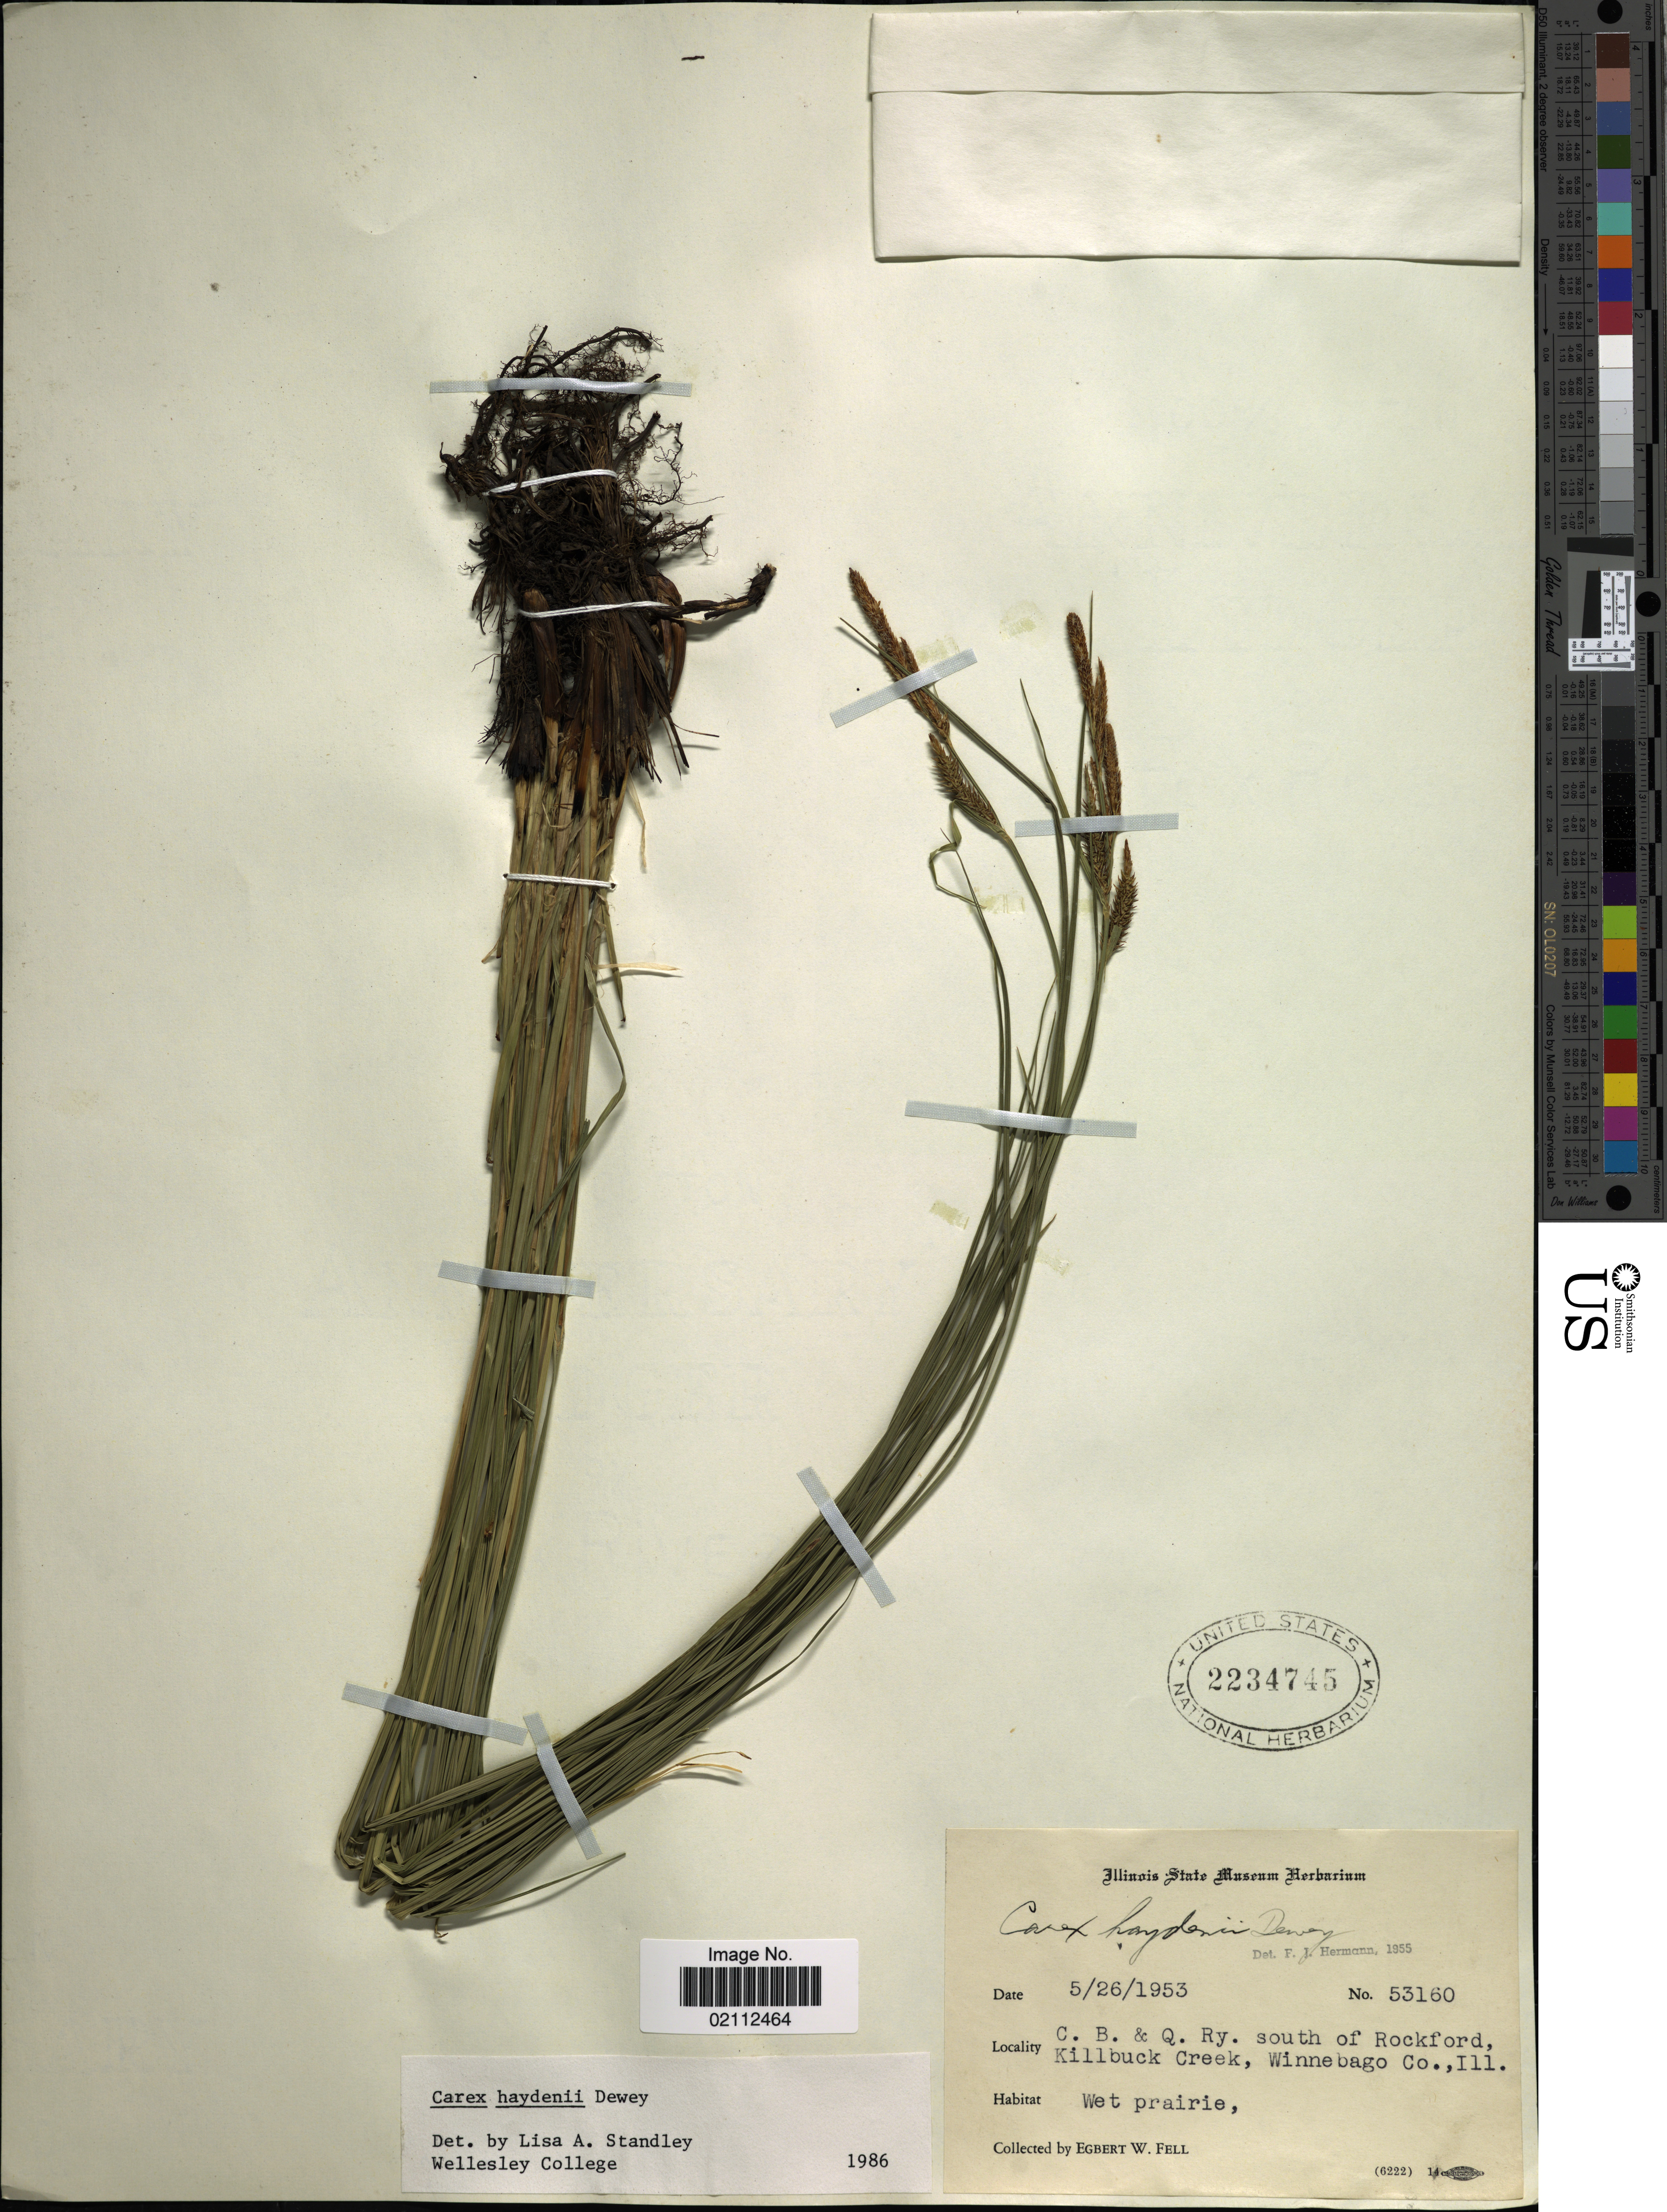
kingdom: Plantae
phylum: Tracheophyta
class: Liliopsida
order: Poales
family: Cyperaceae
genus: Carex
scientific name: Carex haydenii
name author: Dewey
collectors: E. Fell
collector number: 53160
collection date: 1953-05-26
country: United States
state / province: Illinois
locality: C. B. & Q. Ry. south of Rockford, Killbuck Creek, Winnebago Co.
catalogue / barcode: US 2234745